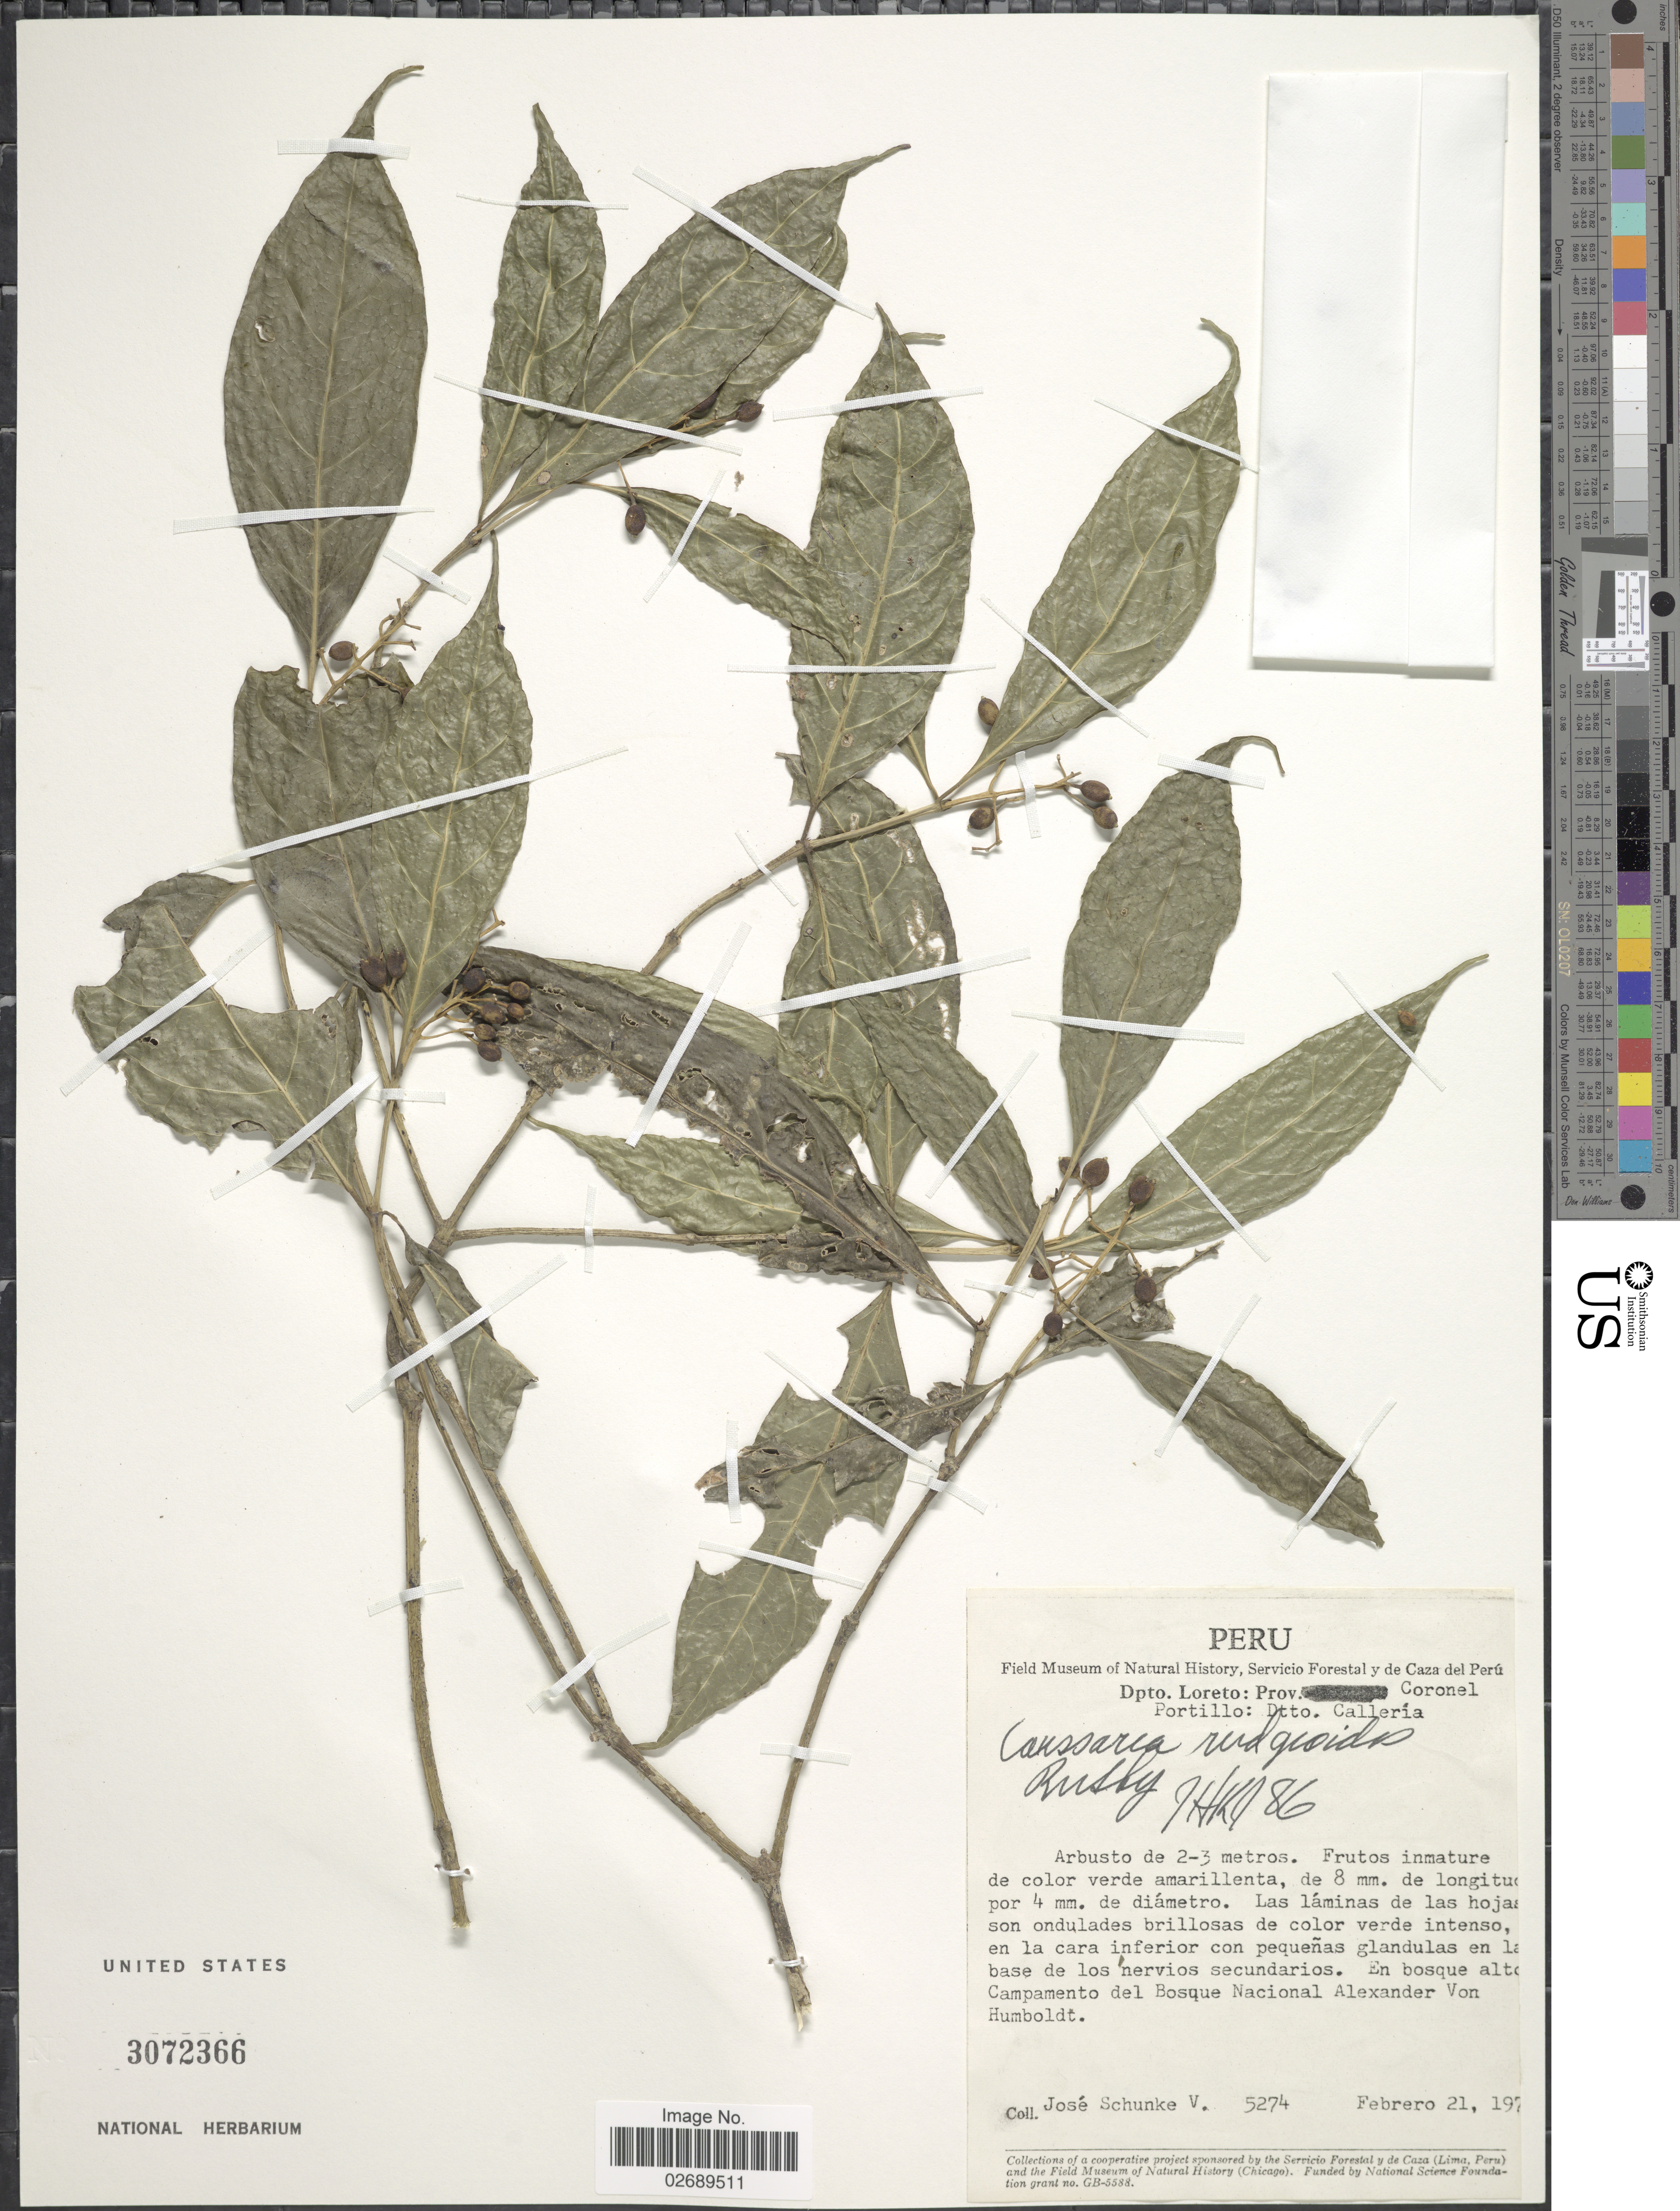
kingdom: Plantae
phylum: Tracheophyta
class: Magnoliopsida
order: Gentianales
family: Rubiaceae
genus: Coussarea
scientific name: Coussarea rudgeoides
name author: Rusby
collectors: J. Schunke Vigo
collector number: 5274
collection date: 1972-02-21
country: Peru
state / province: Loreto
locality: En bosque alto Campamento del Bosque Nacional Alexander Von Humboldt, Dtto. Callería, Prov. Coronel Portillo, Dept. Loreto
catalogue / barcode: US 3072366